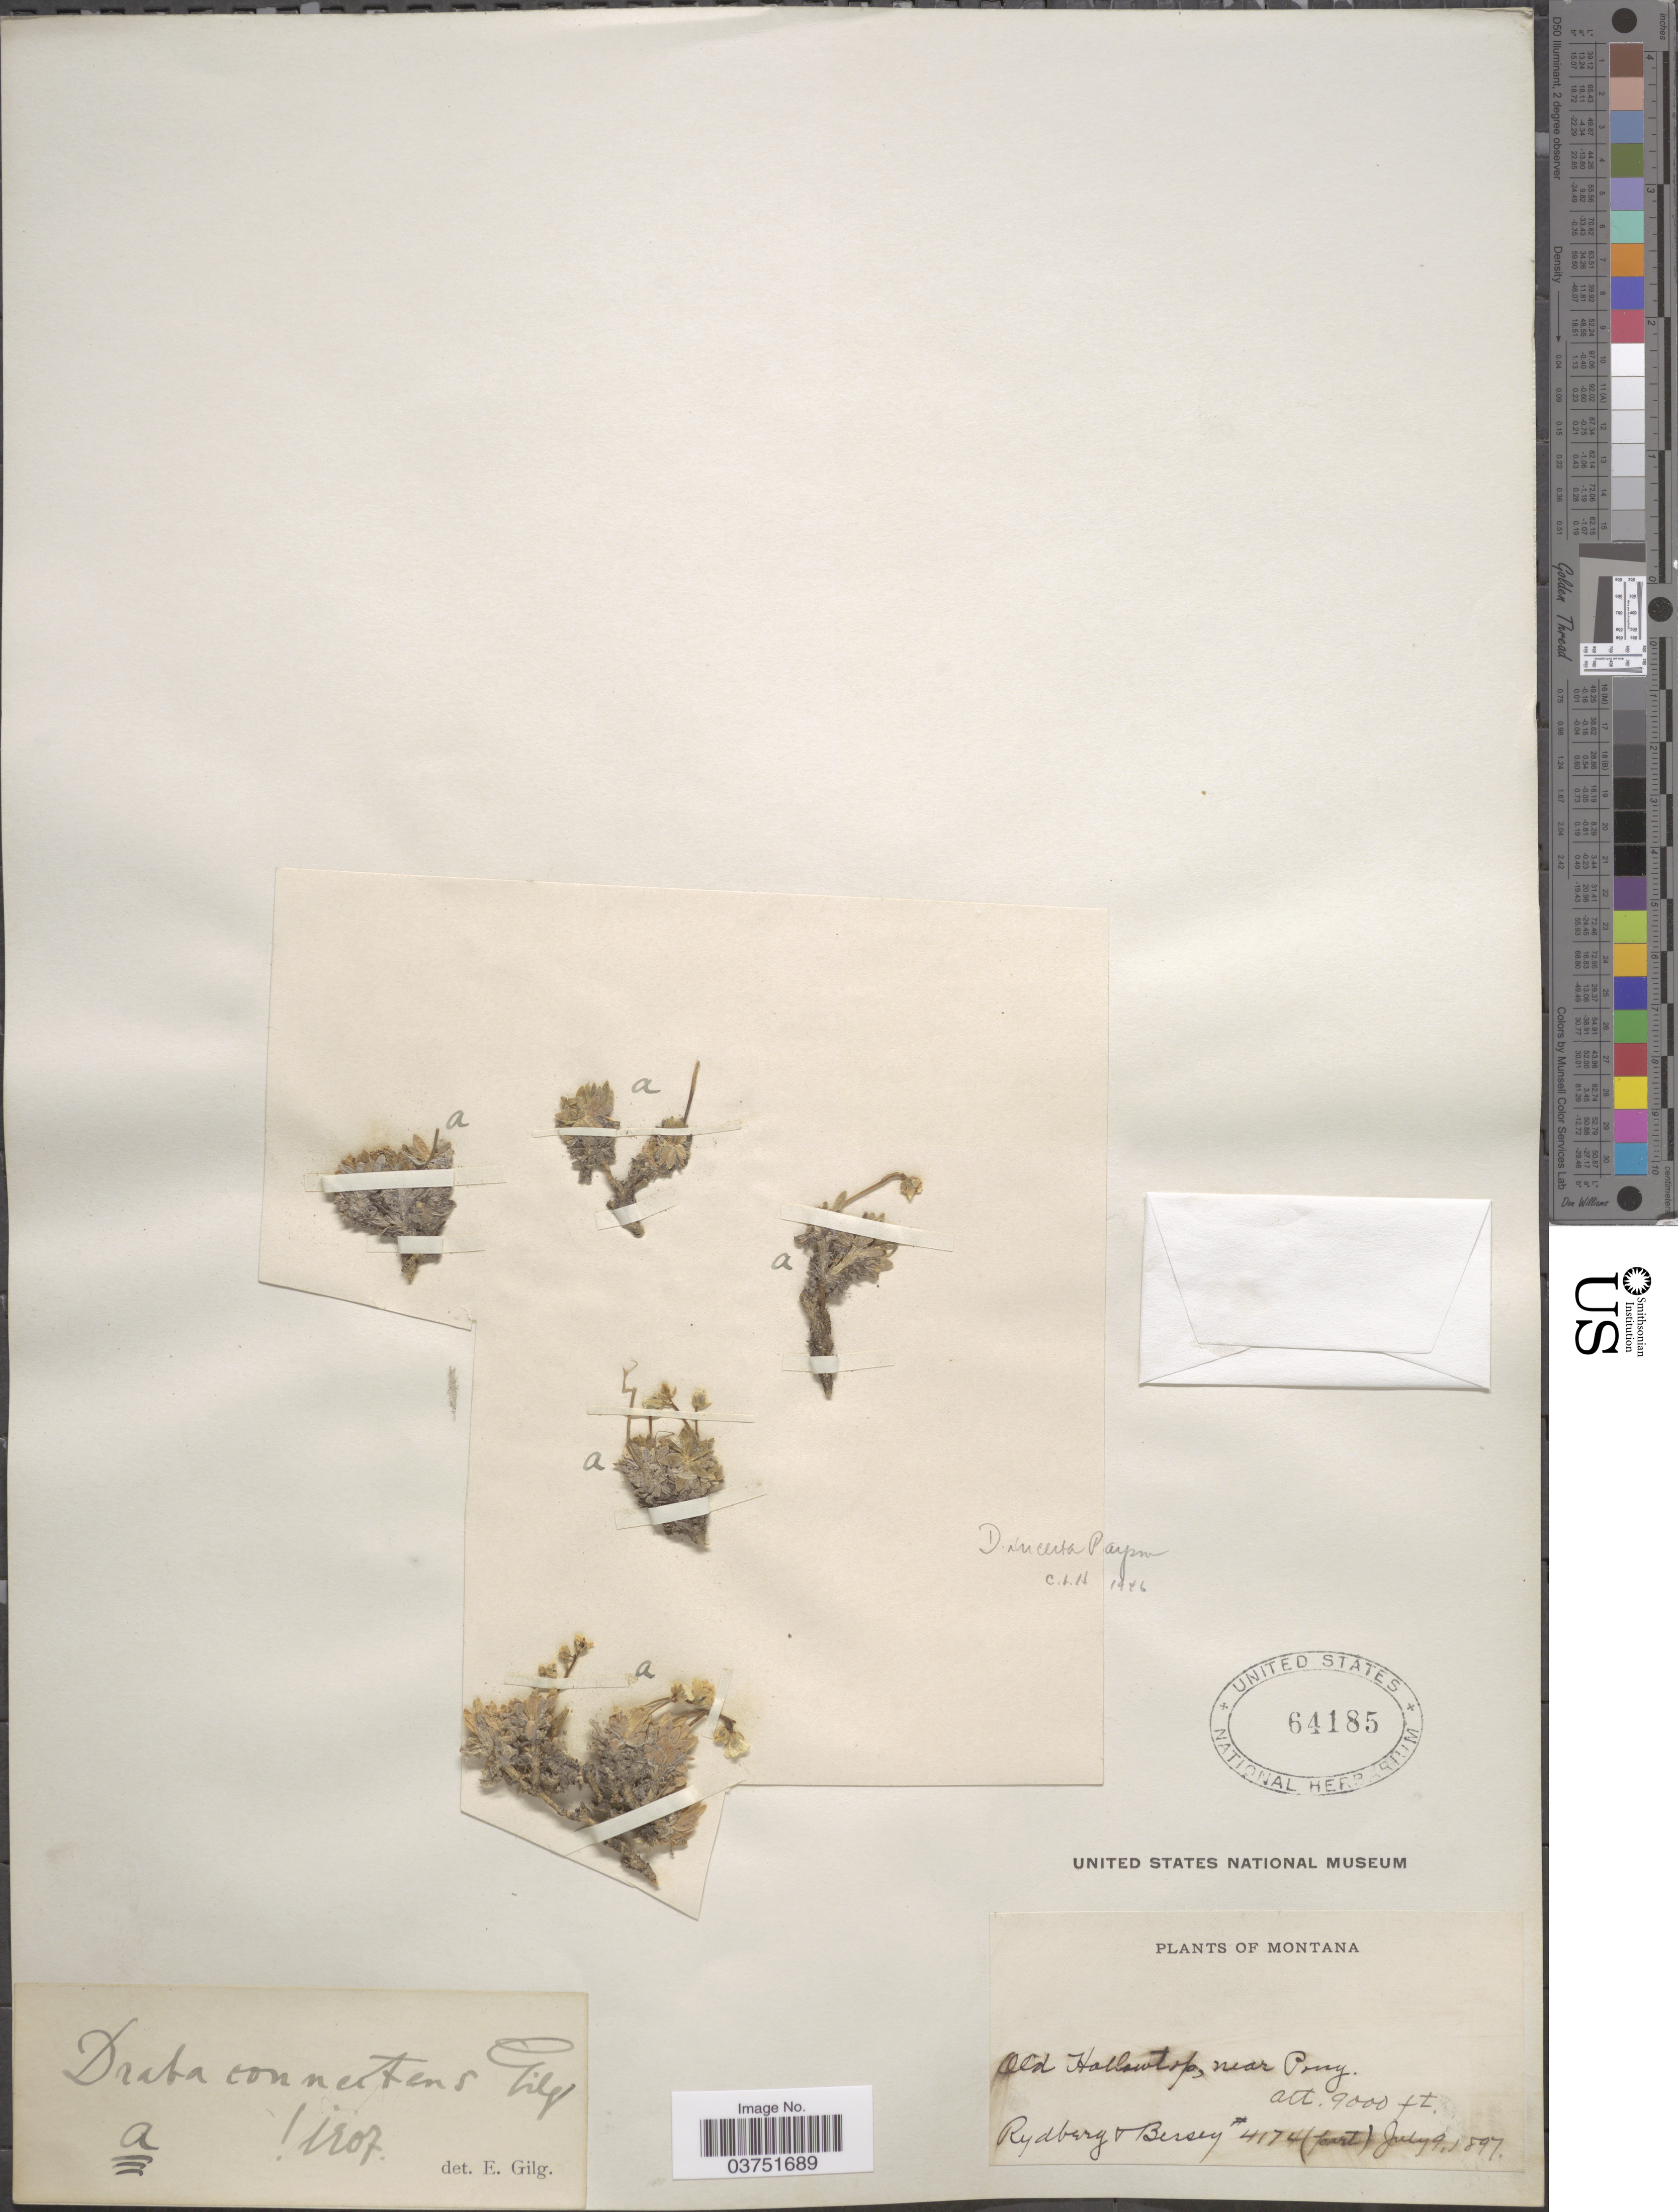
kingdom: Plantae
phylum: Tracheophyta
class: Magnoliopsida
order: Brassicales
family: Brassicaceae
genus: Draba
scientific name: Draba incerta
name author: Payson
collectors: P. Rydberg & -. Bessey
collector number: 4174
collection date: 1897-07-09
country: United States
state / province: Montana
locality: Old Hollowtop, near Pony.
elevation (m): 2743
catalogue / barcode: US 64185